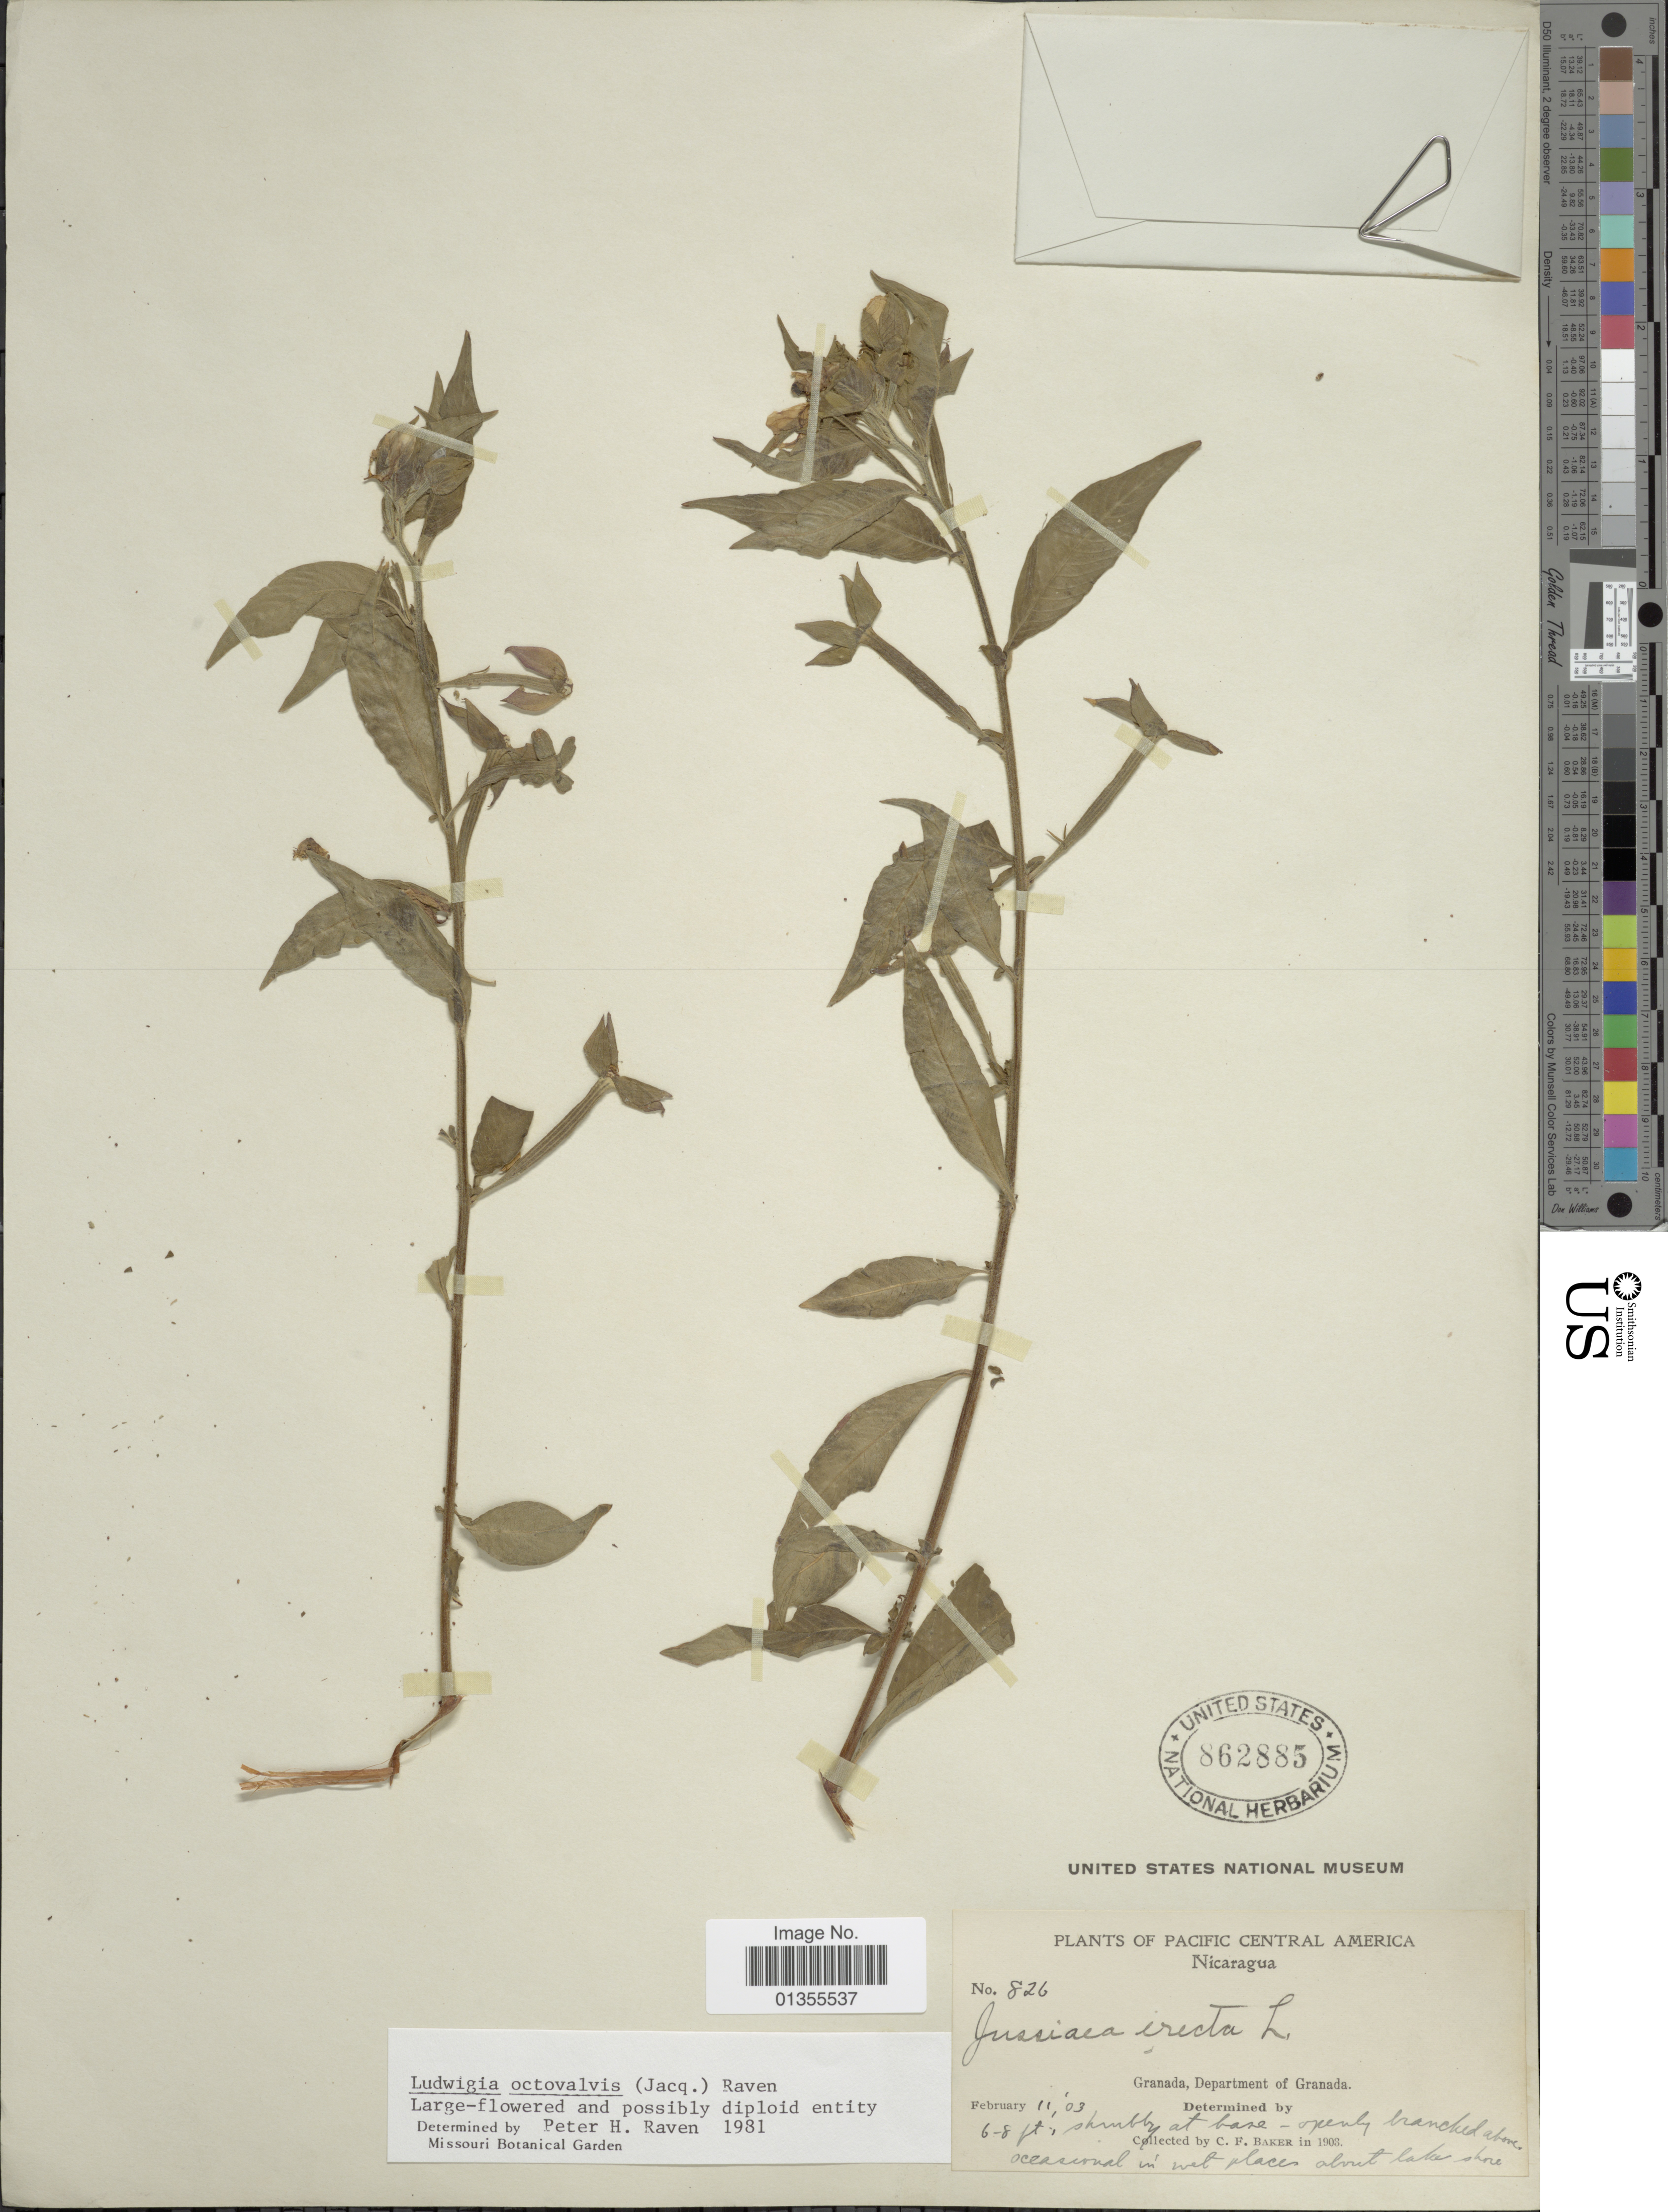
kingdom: Plantae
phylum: Tracheophyta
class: Magnoliopsida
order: Myrtales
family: Onagraceae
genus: Ludwigia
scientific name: Ludwigia octovalvis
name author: (Jacq.) P.H. Raven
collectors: C. F. Baker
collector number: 826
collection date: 1903-02-11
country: Nicaragua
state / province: Granada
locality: Pacific Central America. Granada,Department of Granada.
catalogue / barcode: US 862885